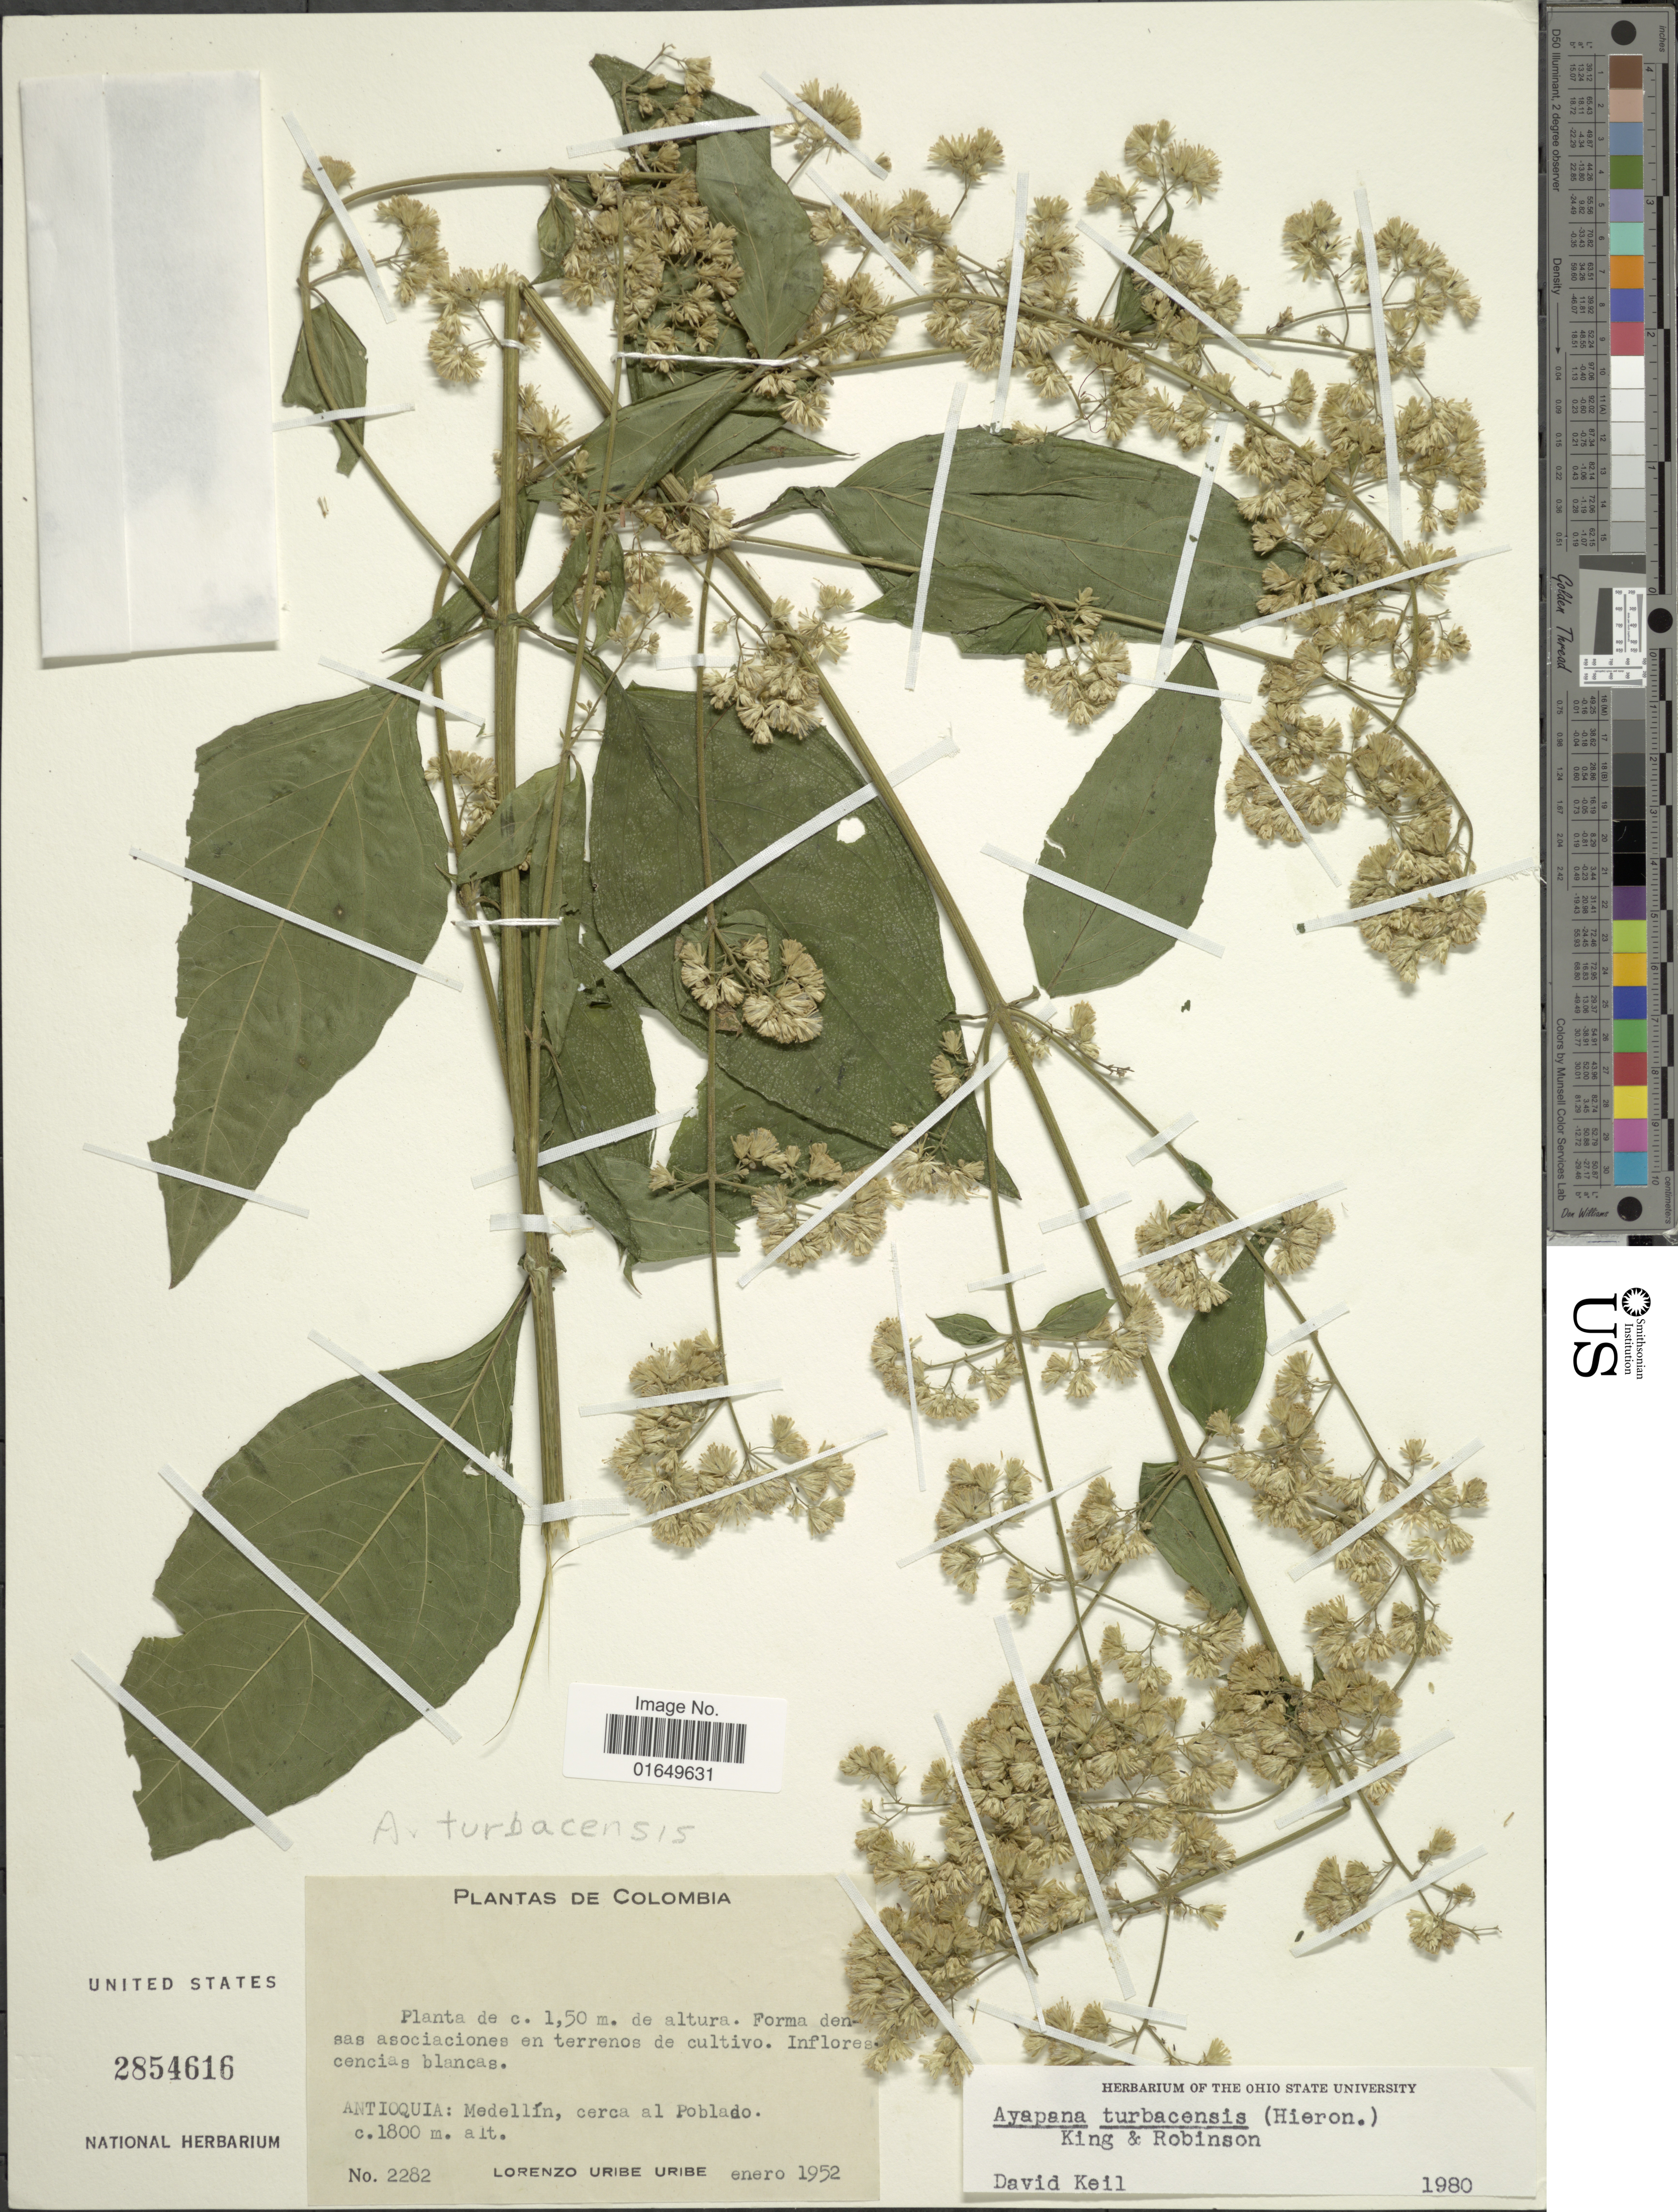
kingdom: Plantae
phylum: Tracheophyta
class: Magnoliopsida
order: Asterales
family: Asteraceae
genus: Ayapana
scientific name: Ayapana turbacensis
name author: (Hieron.) R.M. King & H. Rob.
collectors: L. Uribe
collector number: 2282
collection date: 1952-01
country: Colombia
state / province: Antioquia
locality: Medellín, cerca al Poblado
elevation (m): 1800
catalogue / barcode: US 2854616